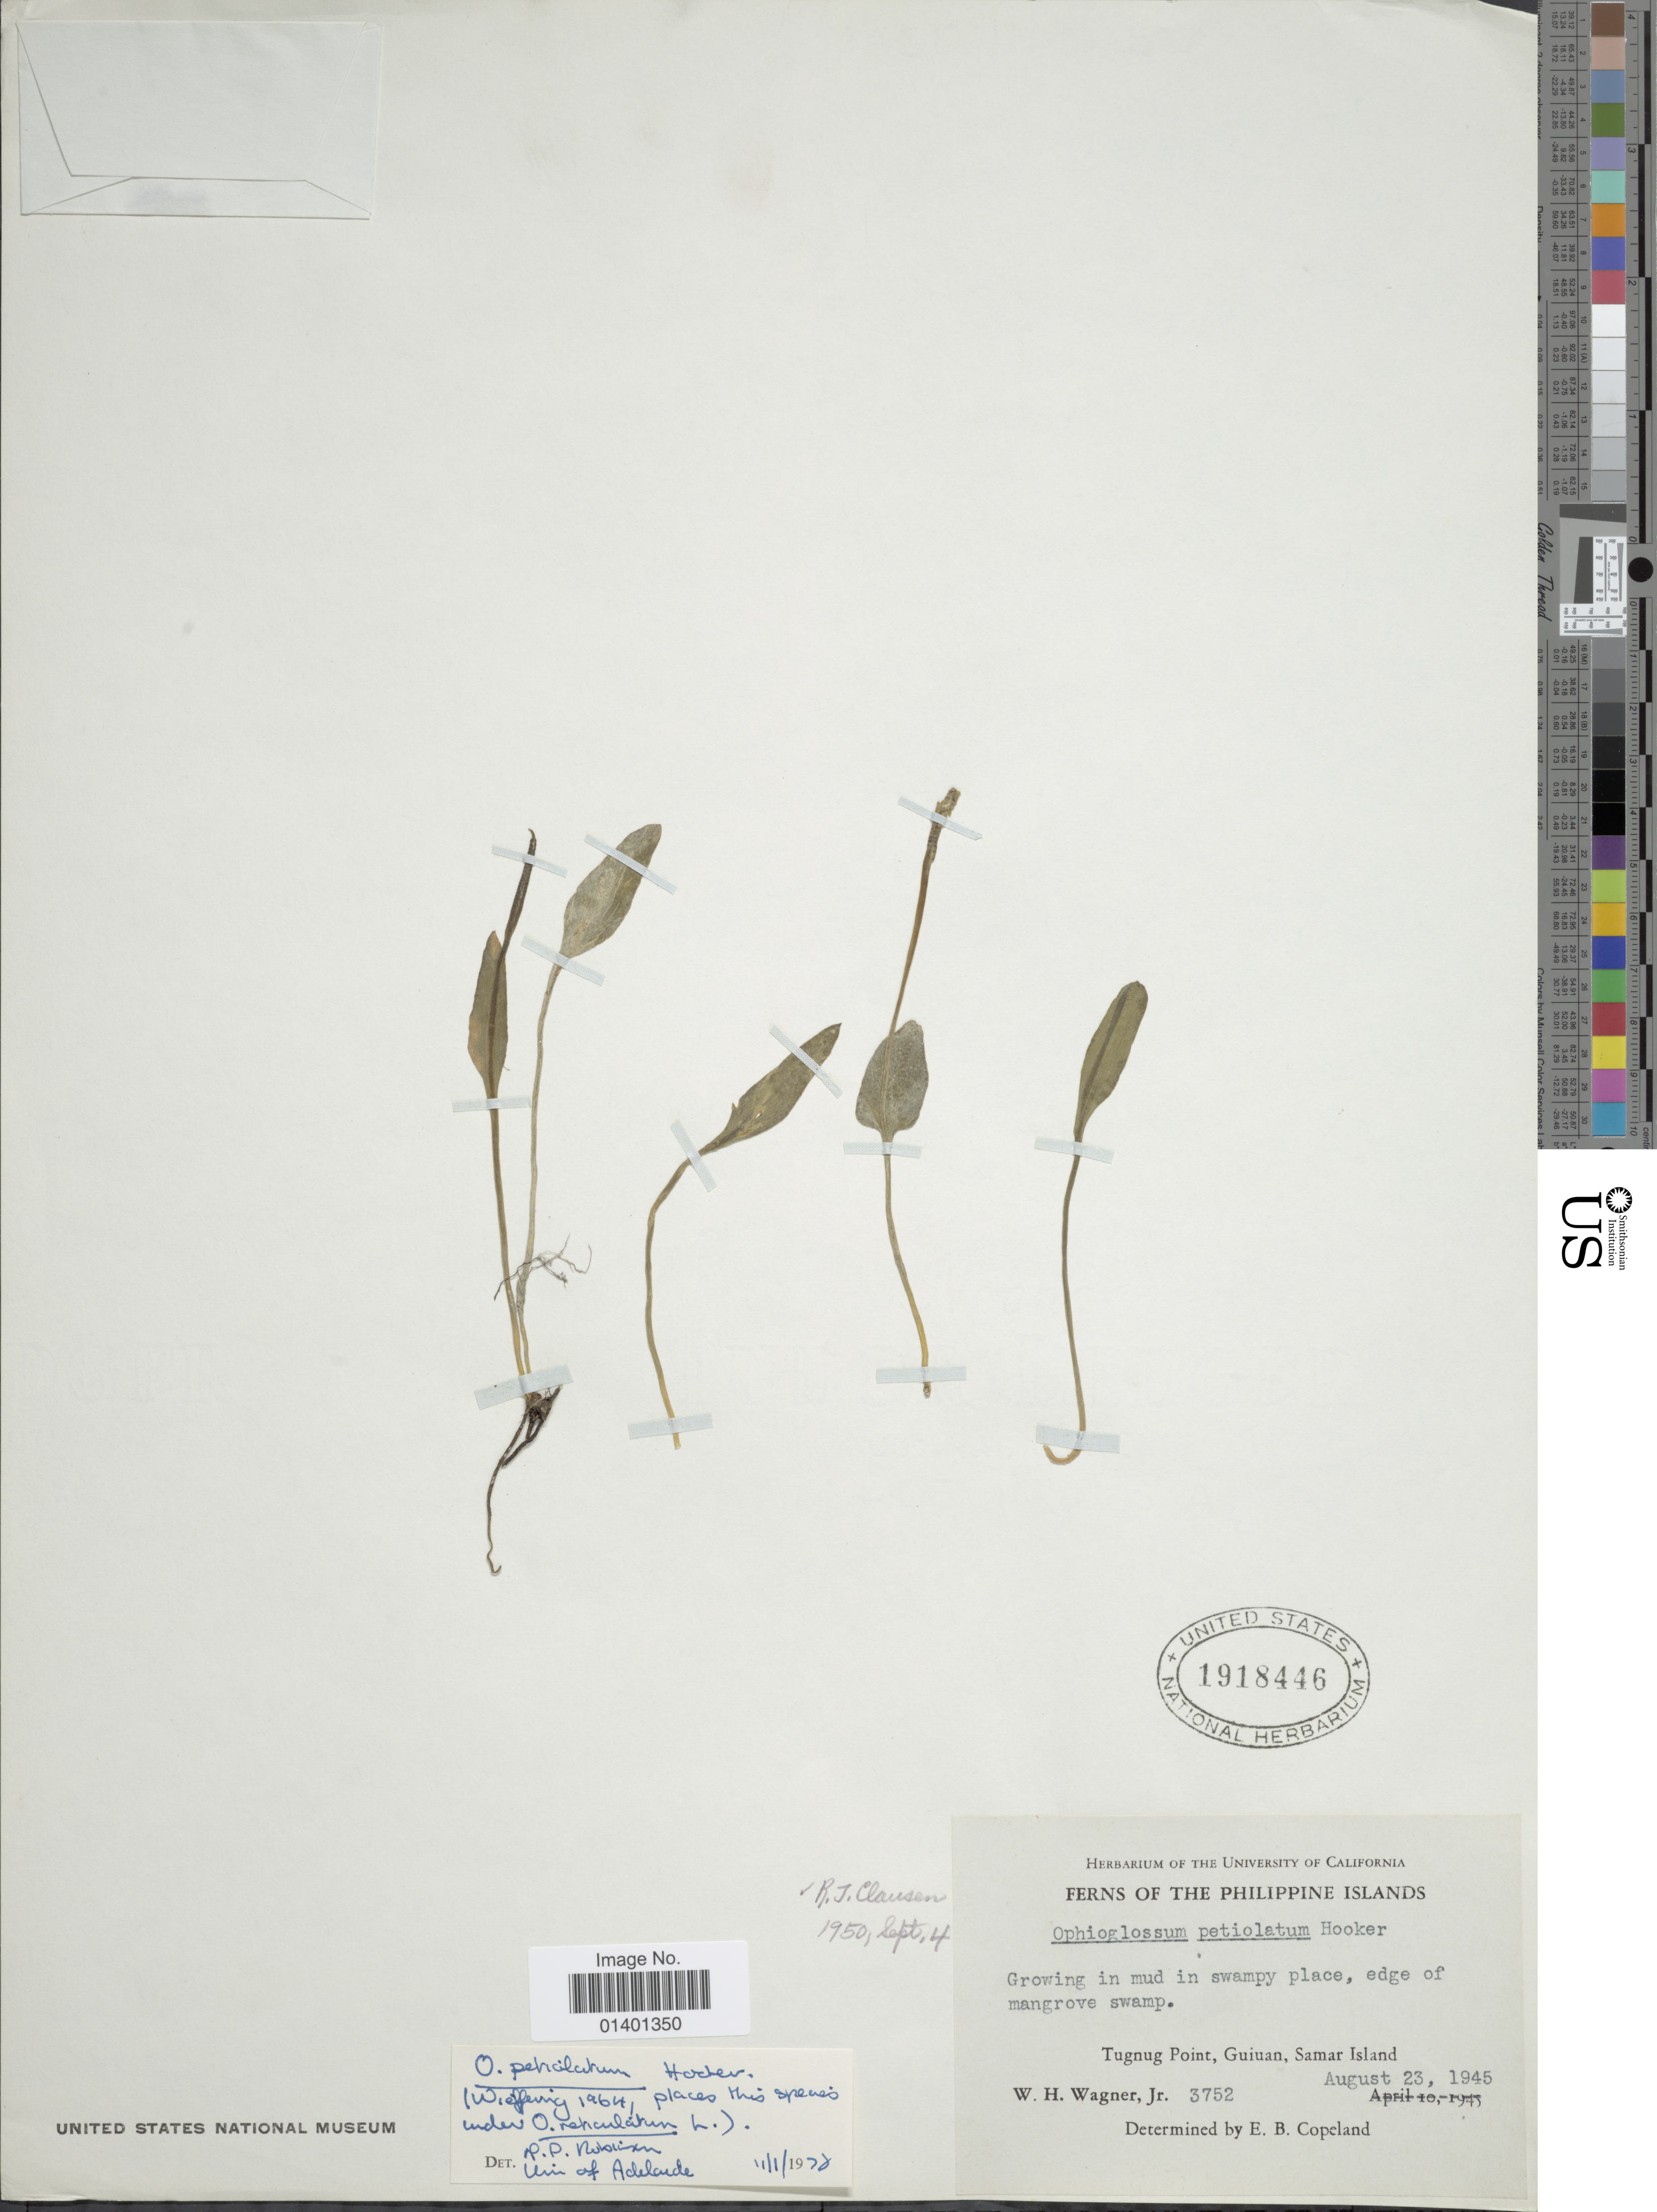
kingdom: Plantae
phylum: Tracheophyta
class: Polypodiopsida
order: Ophioglossales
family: Ophioglossaceae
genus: Ophioglossum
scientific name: Ophioglossum petiolatum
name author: Hook.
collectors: W. H. Wagner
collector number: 3752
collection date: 1945-08-23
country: Philippines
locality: Tugnug Point, Guiuan, Samar Island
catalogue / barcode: US 1918446